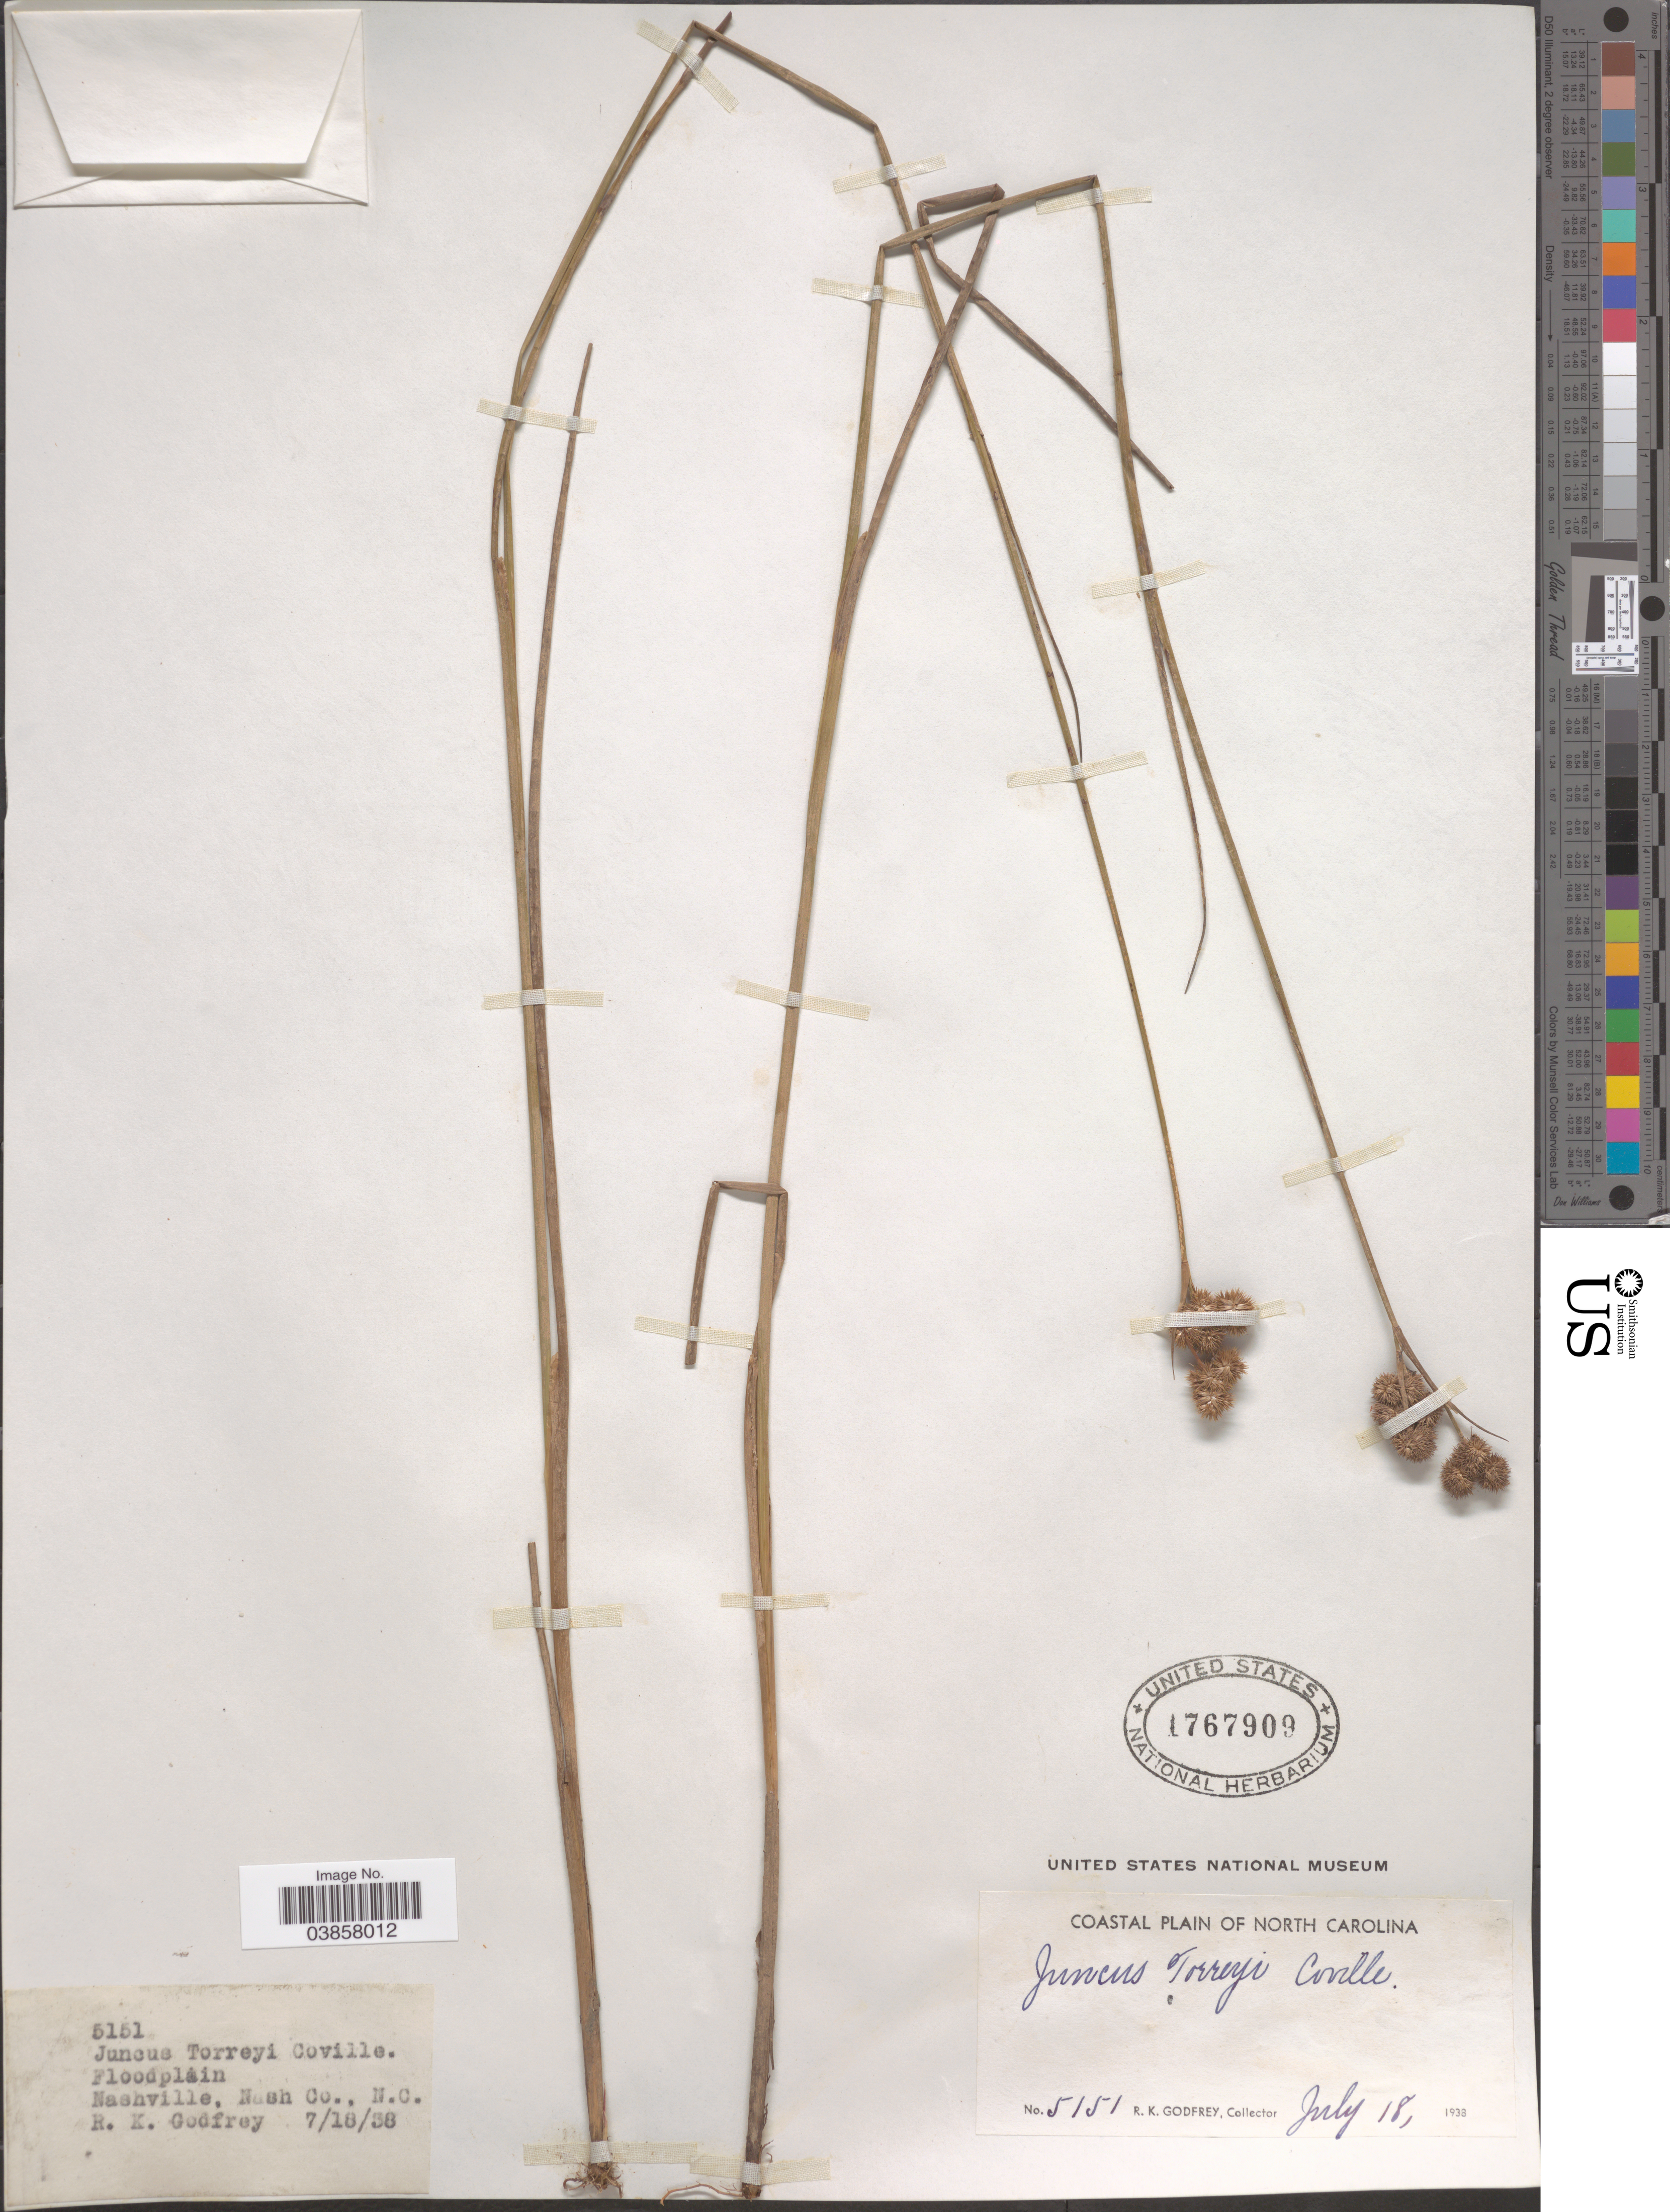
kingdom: Plantae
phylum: Tracheophyta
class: Liliopsida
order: Poales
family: Juncaceae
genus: Juncus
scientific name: Juncus torreyi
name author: Coville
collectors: R. K. Godfrey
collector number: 5151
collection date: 1938-07-18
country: United States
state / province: North Carolina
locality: Coastal Plain of North Carolina. Nashville, Nash Co.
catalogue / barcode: US 1767909